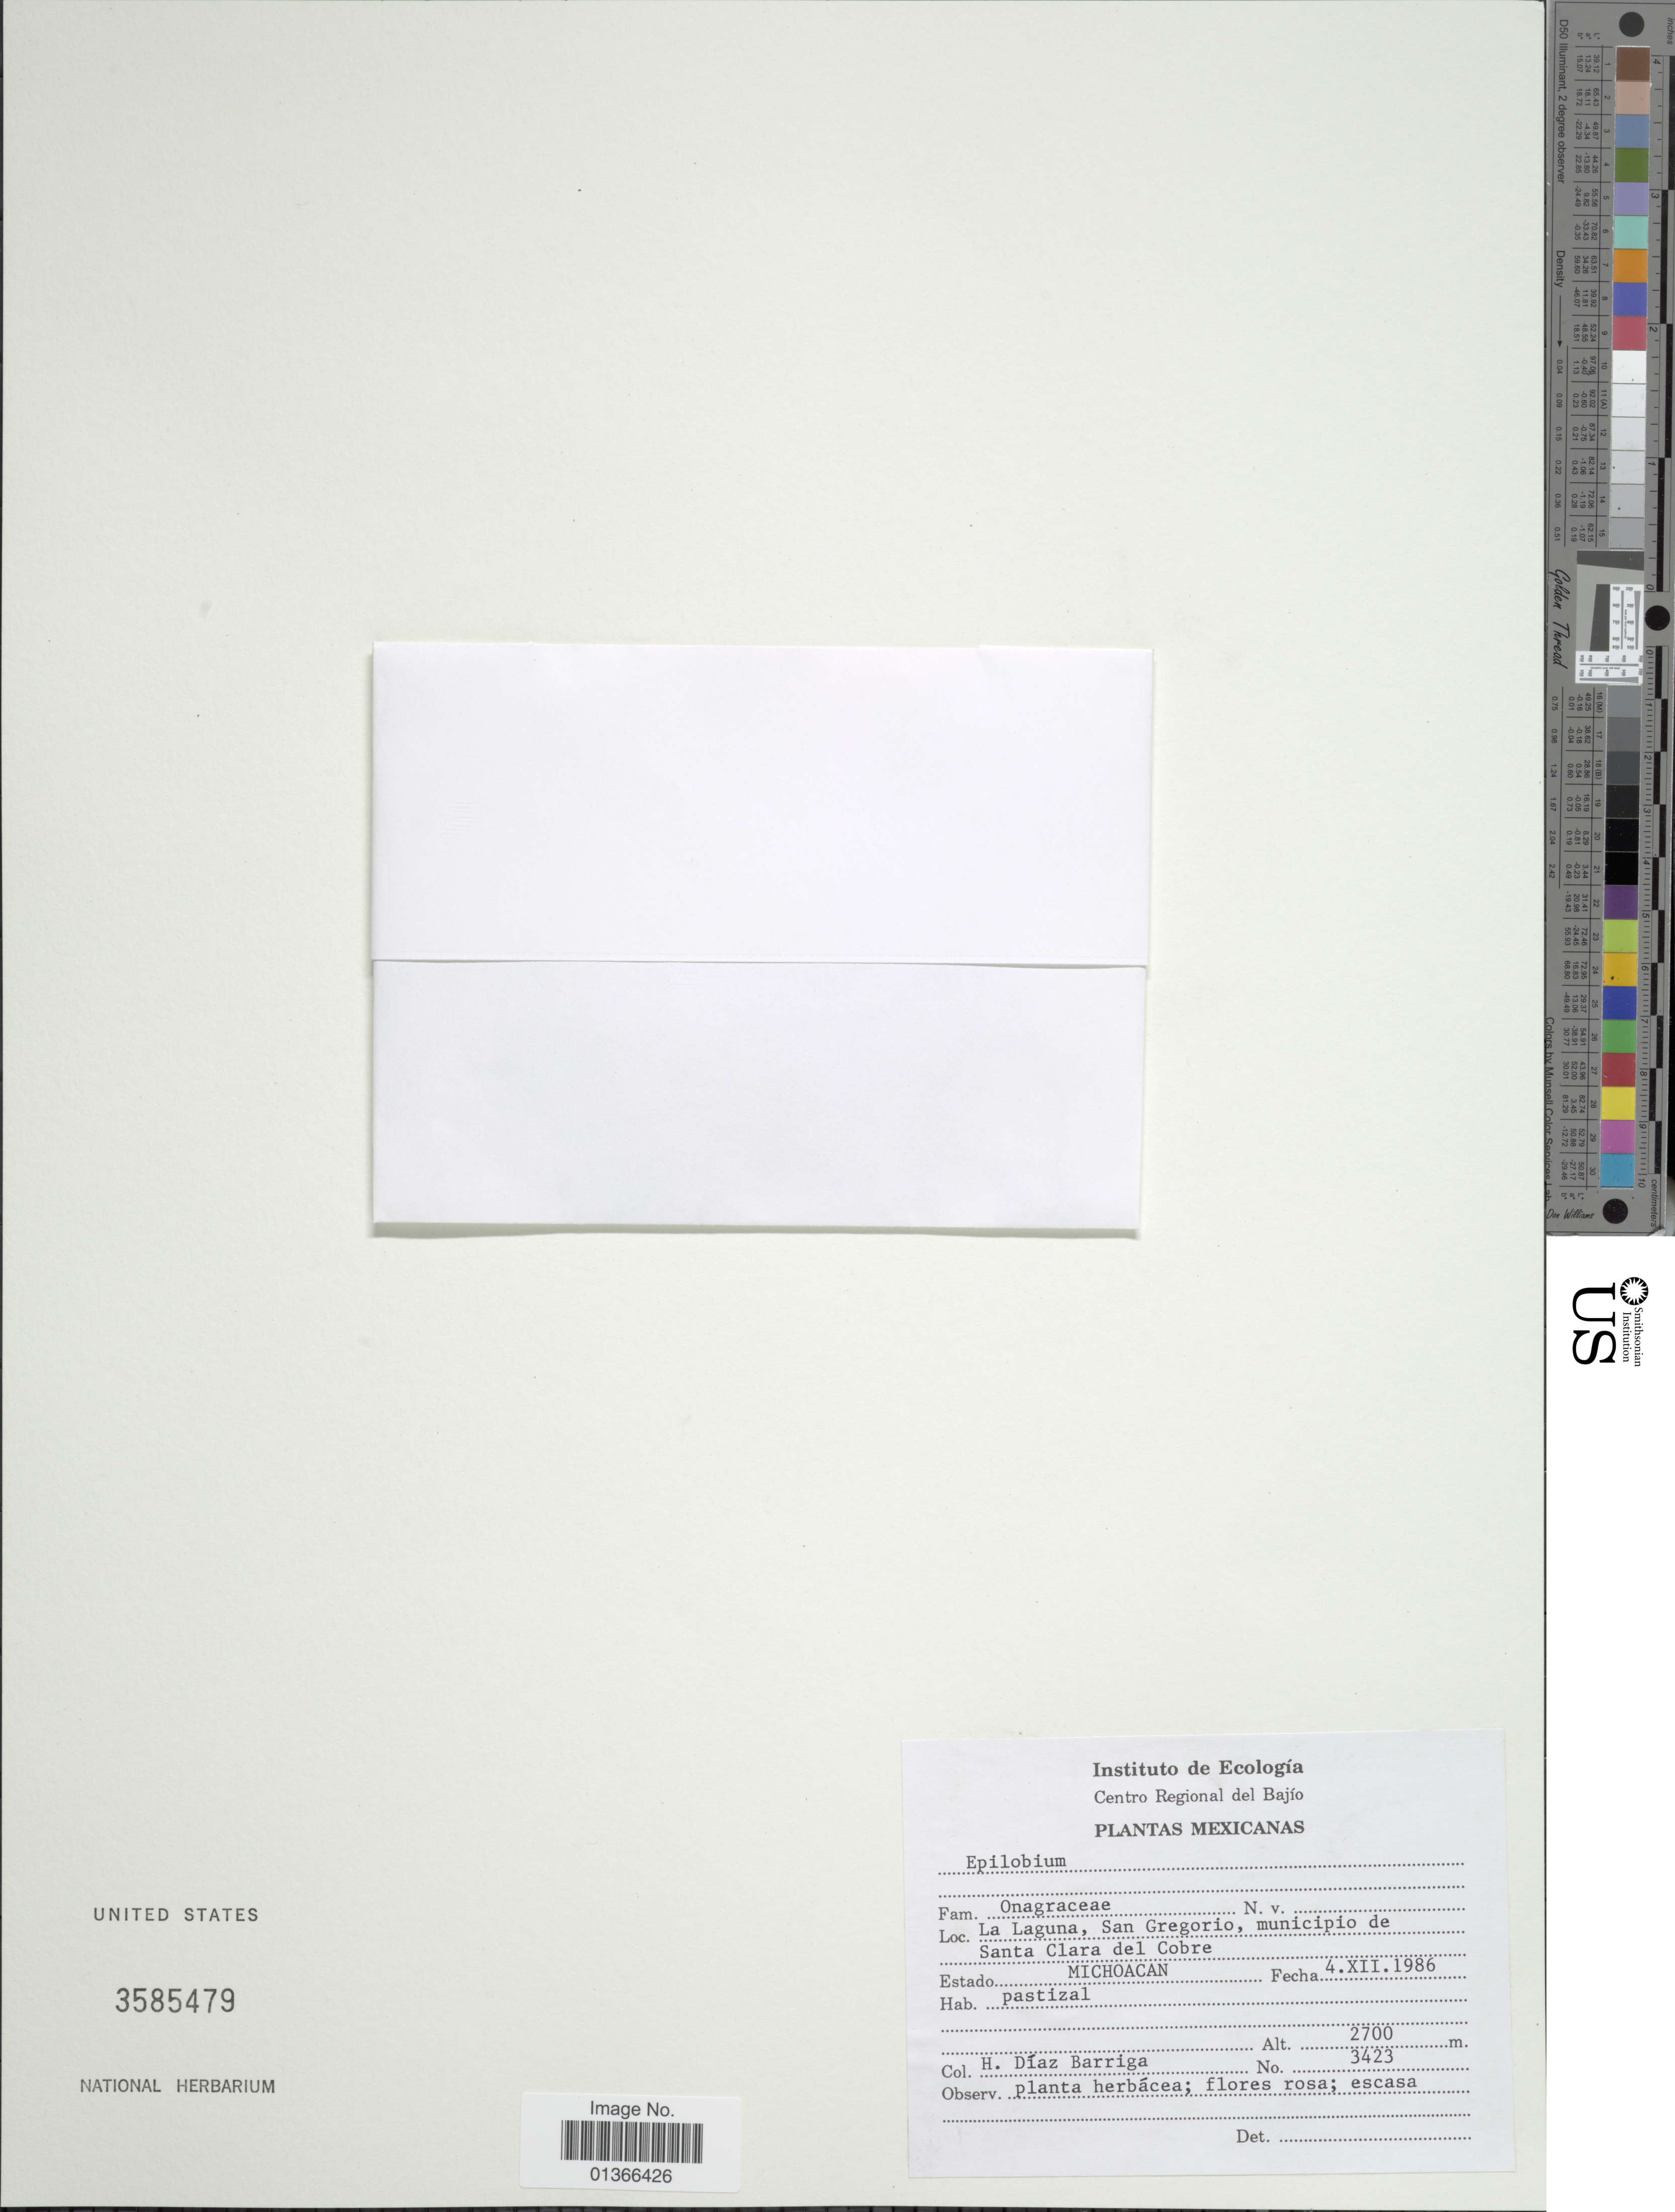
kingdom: Plantae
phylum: Tracheophyta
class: Magnoliopsida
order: Myrtales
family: Onagraceae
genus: Epilobium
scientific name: Epilobium sp.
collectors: H. Díaz Barriga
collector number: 3423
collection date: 1986-12-04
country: Mexico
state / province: Michoacán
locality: La Laguna, San Gregorio, municipio de Santa Clara del Cobre.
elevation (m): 2700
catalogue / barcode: US 3585479